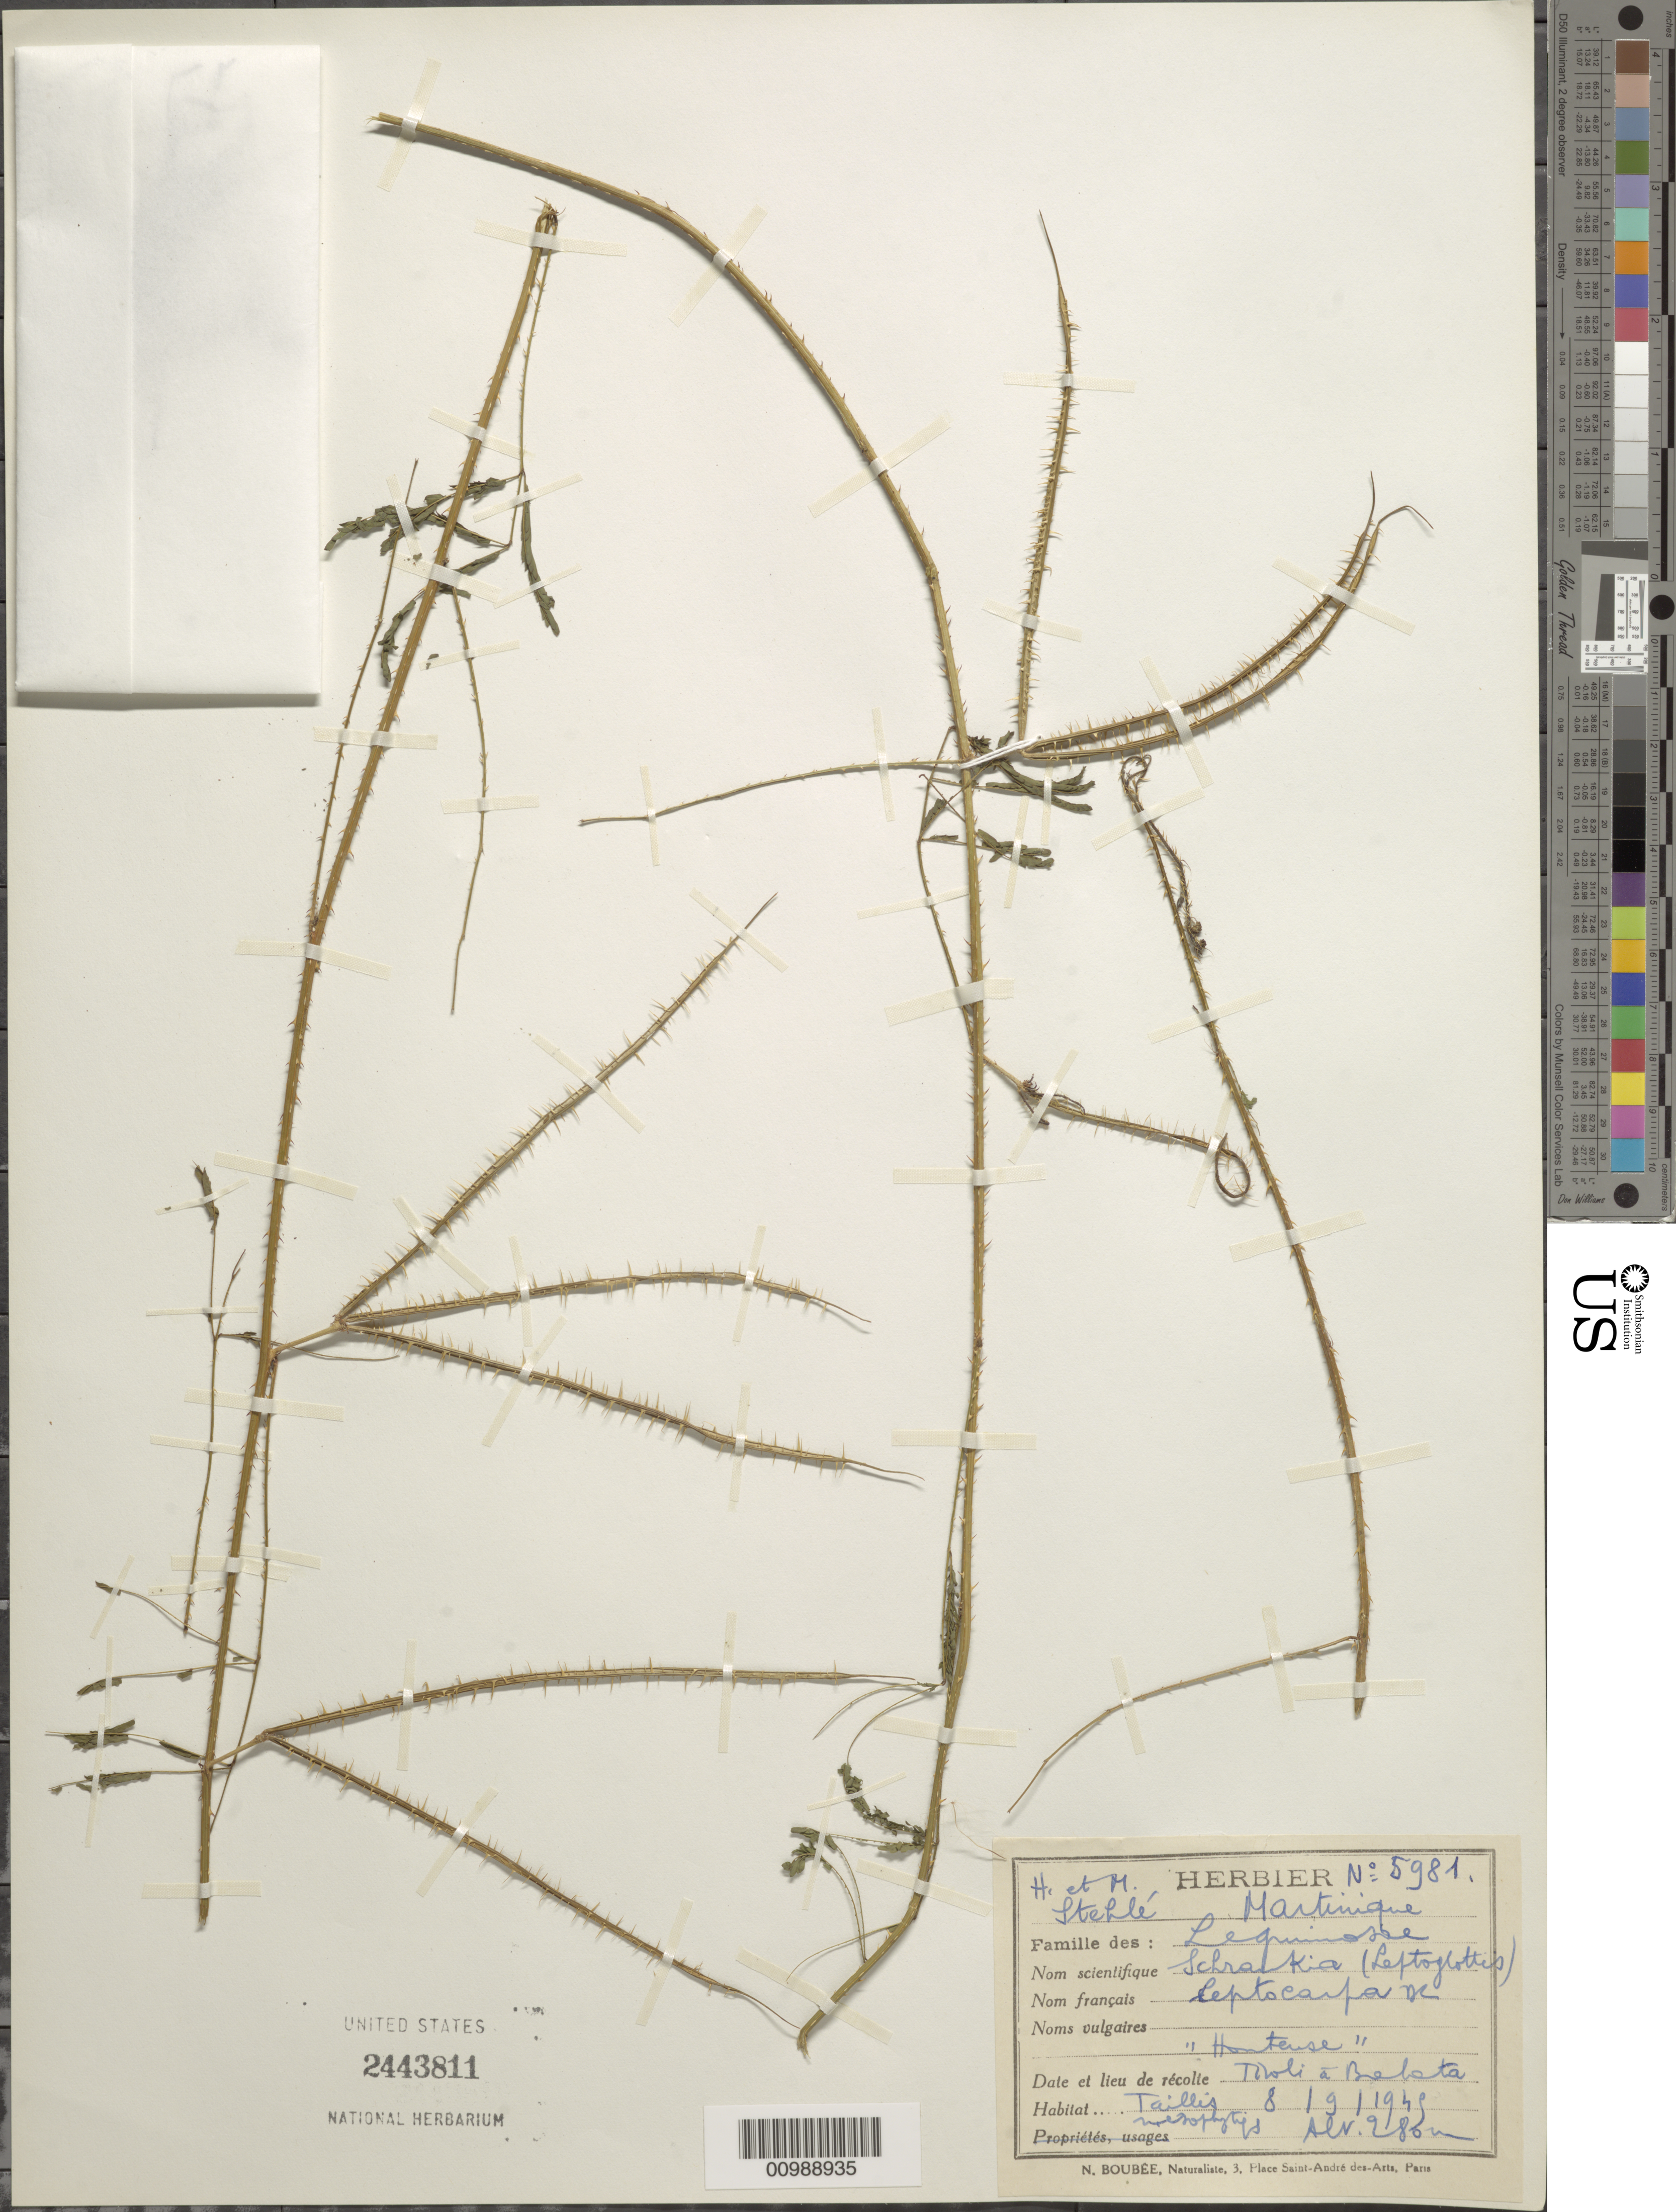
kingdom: Plantae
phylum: Tracheophyta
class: Magnoliopsida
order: Fabales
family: Fabaceae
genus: Mimosa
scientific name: Mimosa candollei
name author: R. Grether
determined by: Strong, Mark T., (BOT), Smithsonian Institution - National Museum of Natural History (UNITED STATES)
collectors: H. Stehlé & M. Stehlé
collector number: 5981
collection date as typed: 08 Sep 1949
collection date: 1949-09-08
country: Martinique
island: Martinique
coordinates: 0 N, 0 E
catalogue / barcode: US 2443811